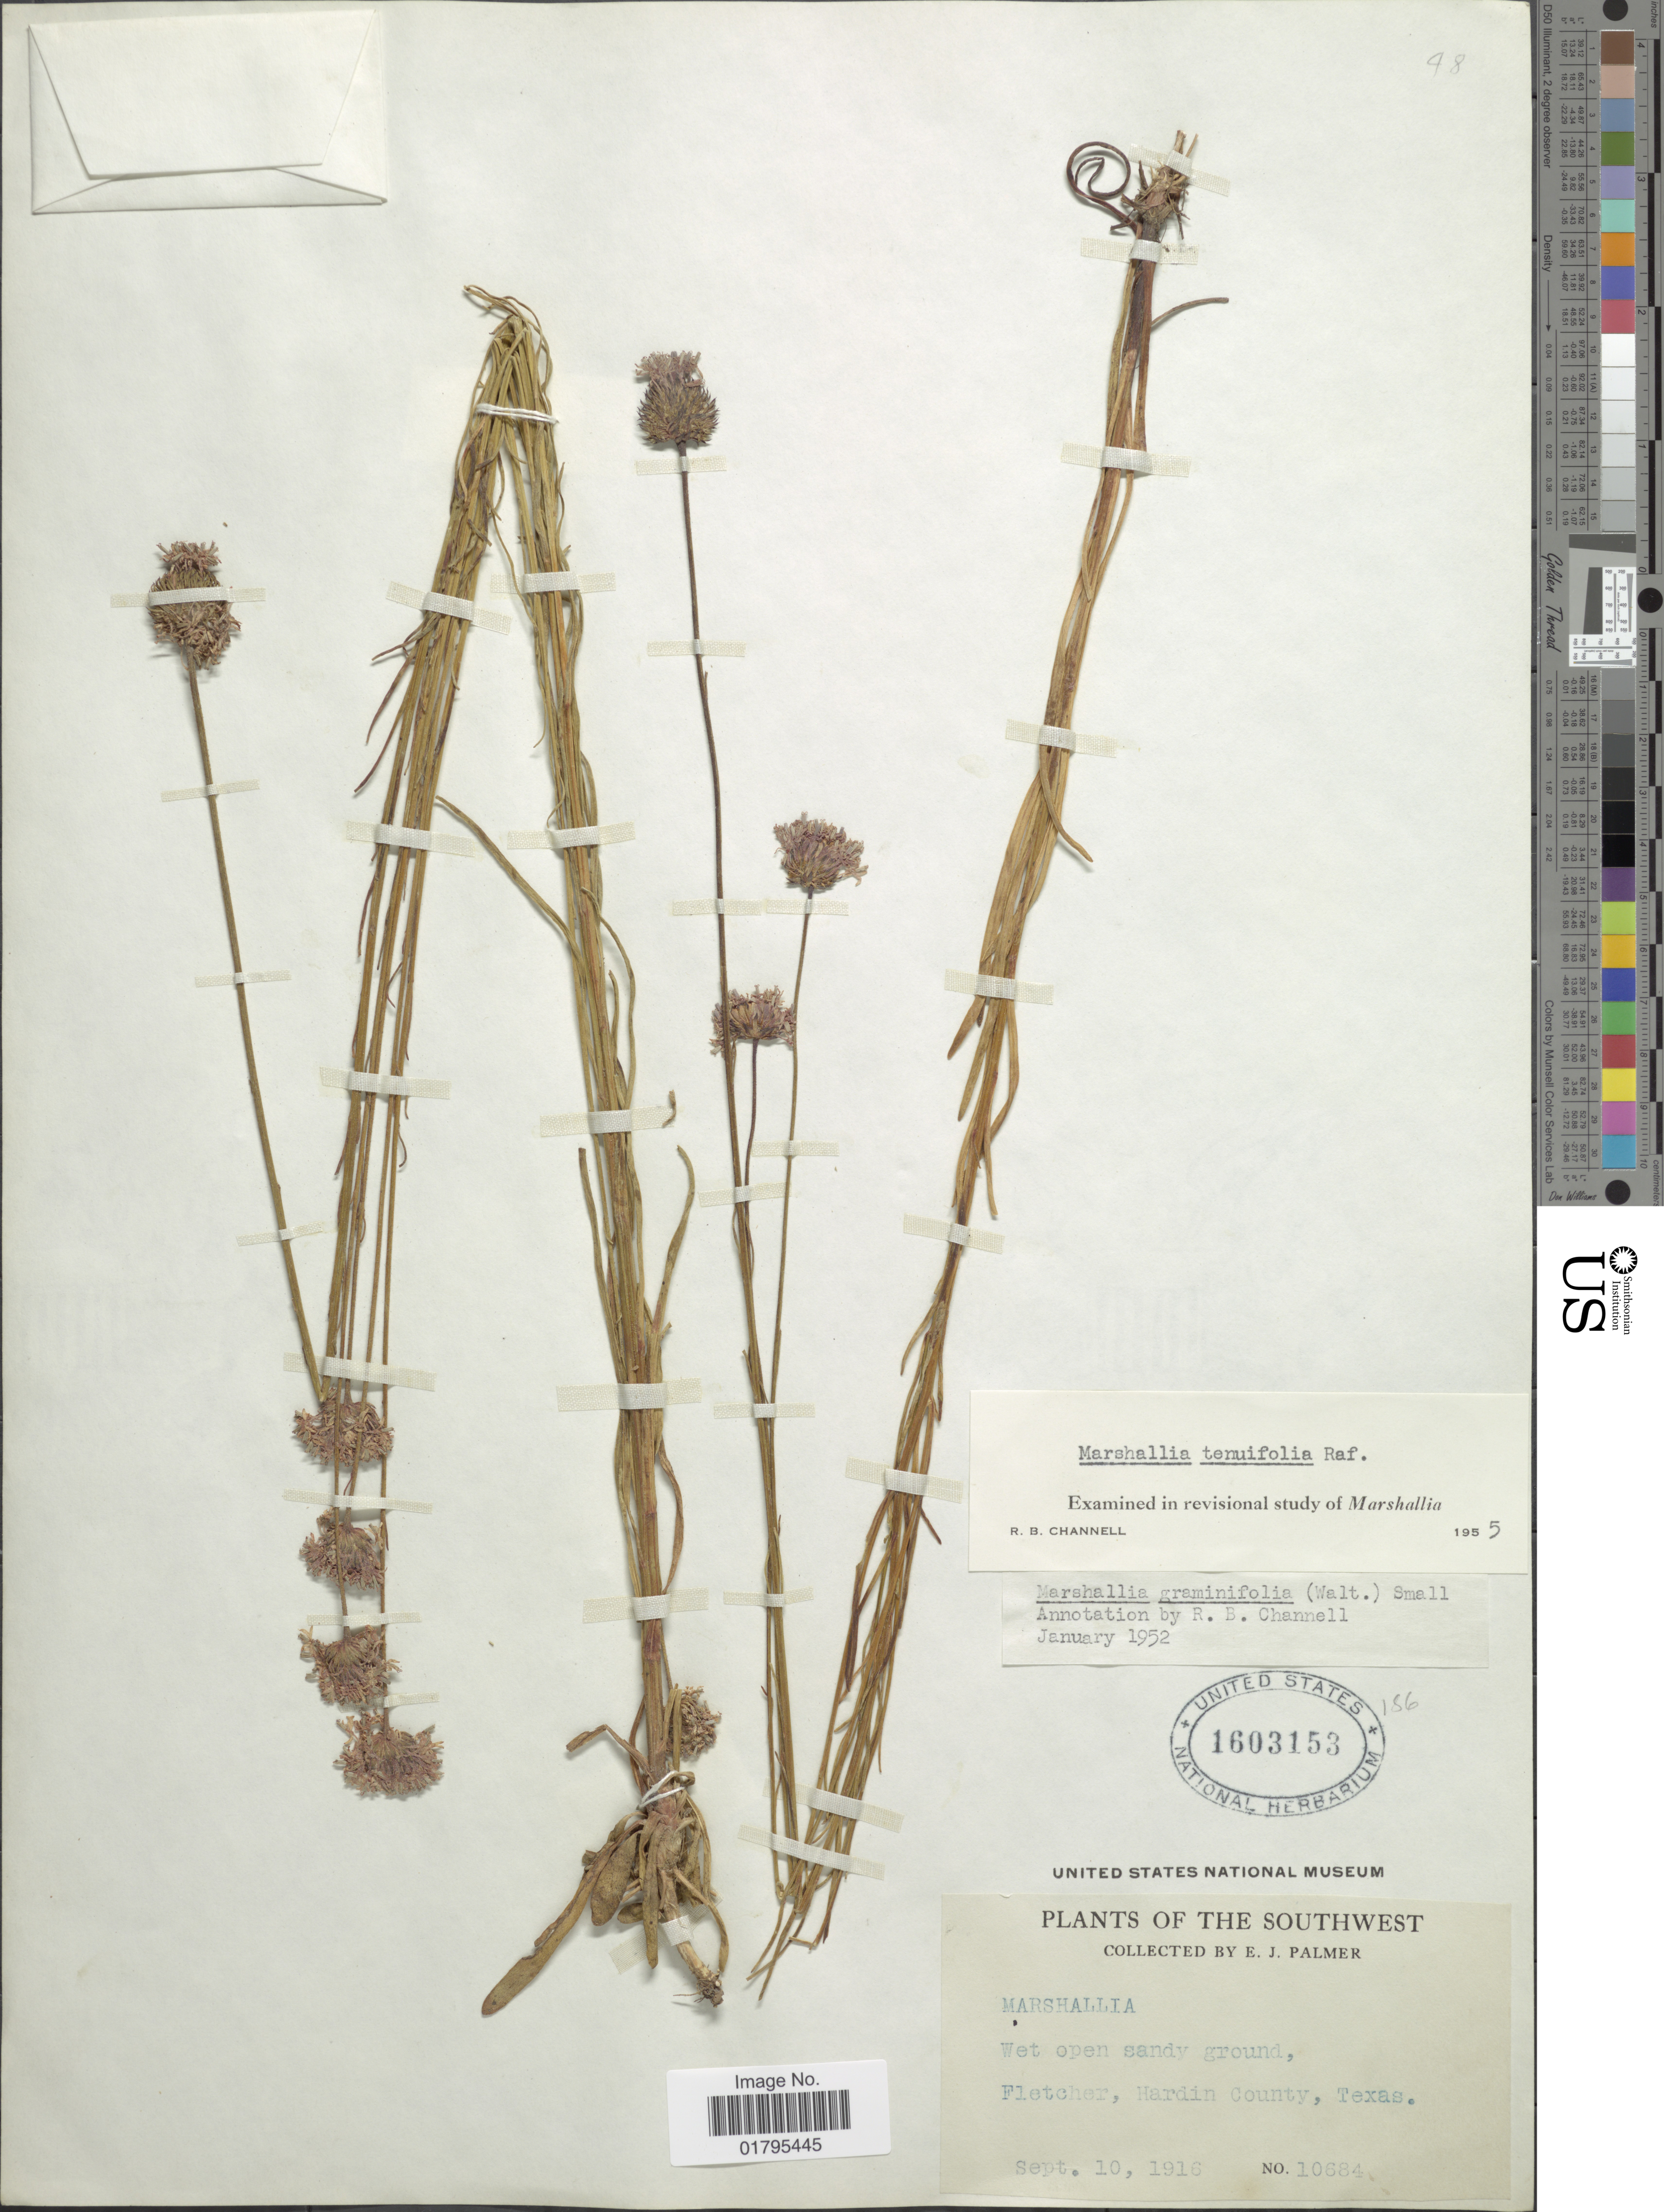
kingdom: Plantae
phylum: Tracheophyta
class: Magnoliopsida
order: Asterales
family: Asteraceae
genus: Marshallia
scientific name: Marshallia tenuifolia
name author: Raf.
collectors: E. J. Palmer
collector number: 10684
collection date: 1916-09-10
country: United States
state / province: Texas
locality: The Southwest, Fletcher, Hardin County, Texas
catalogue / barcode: US 1603153